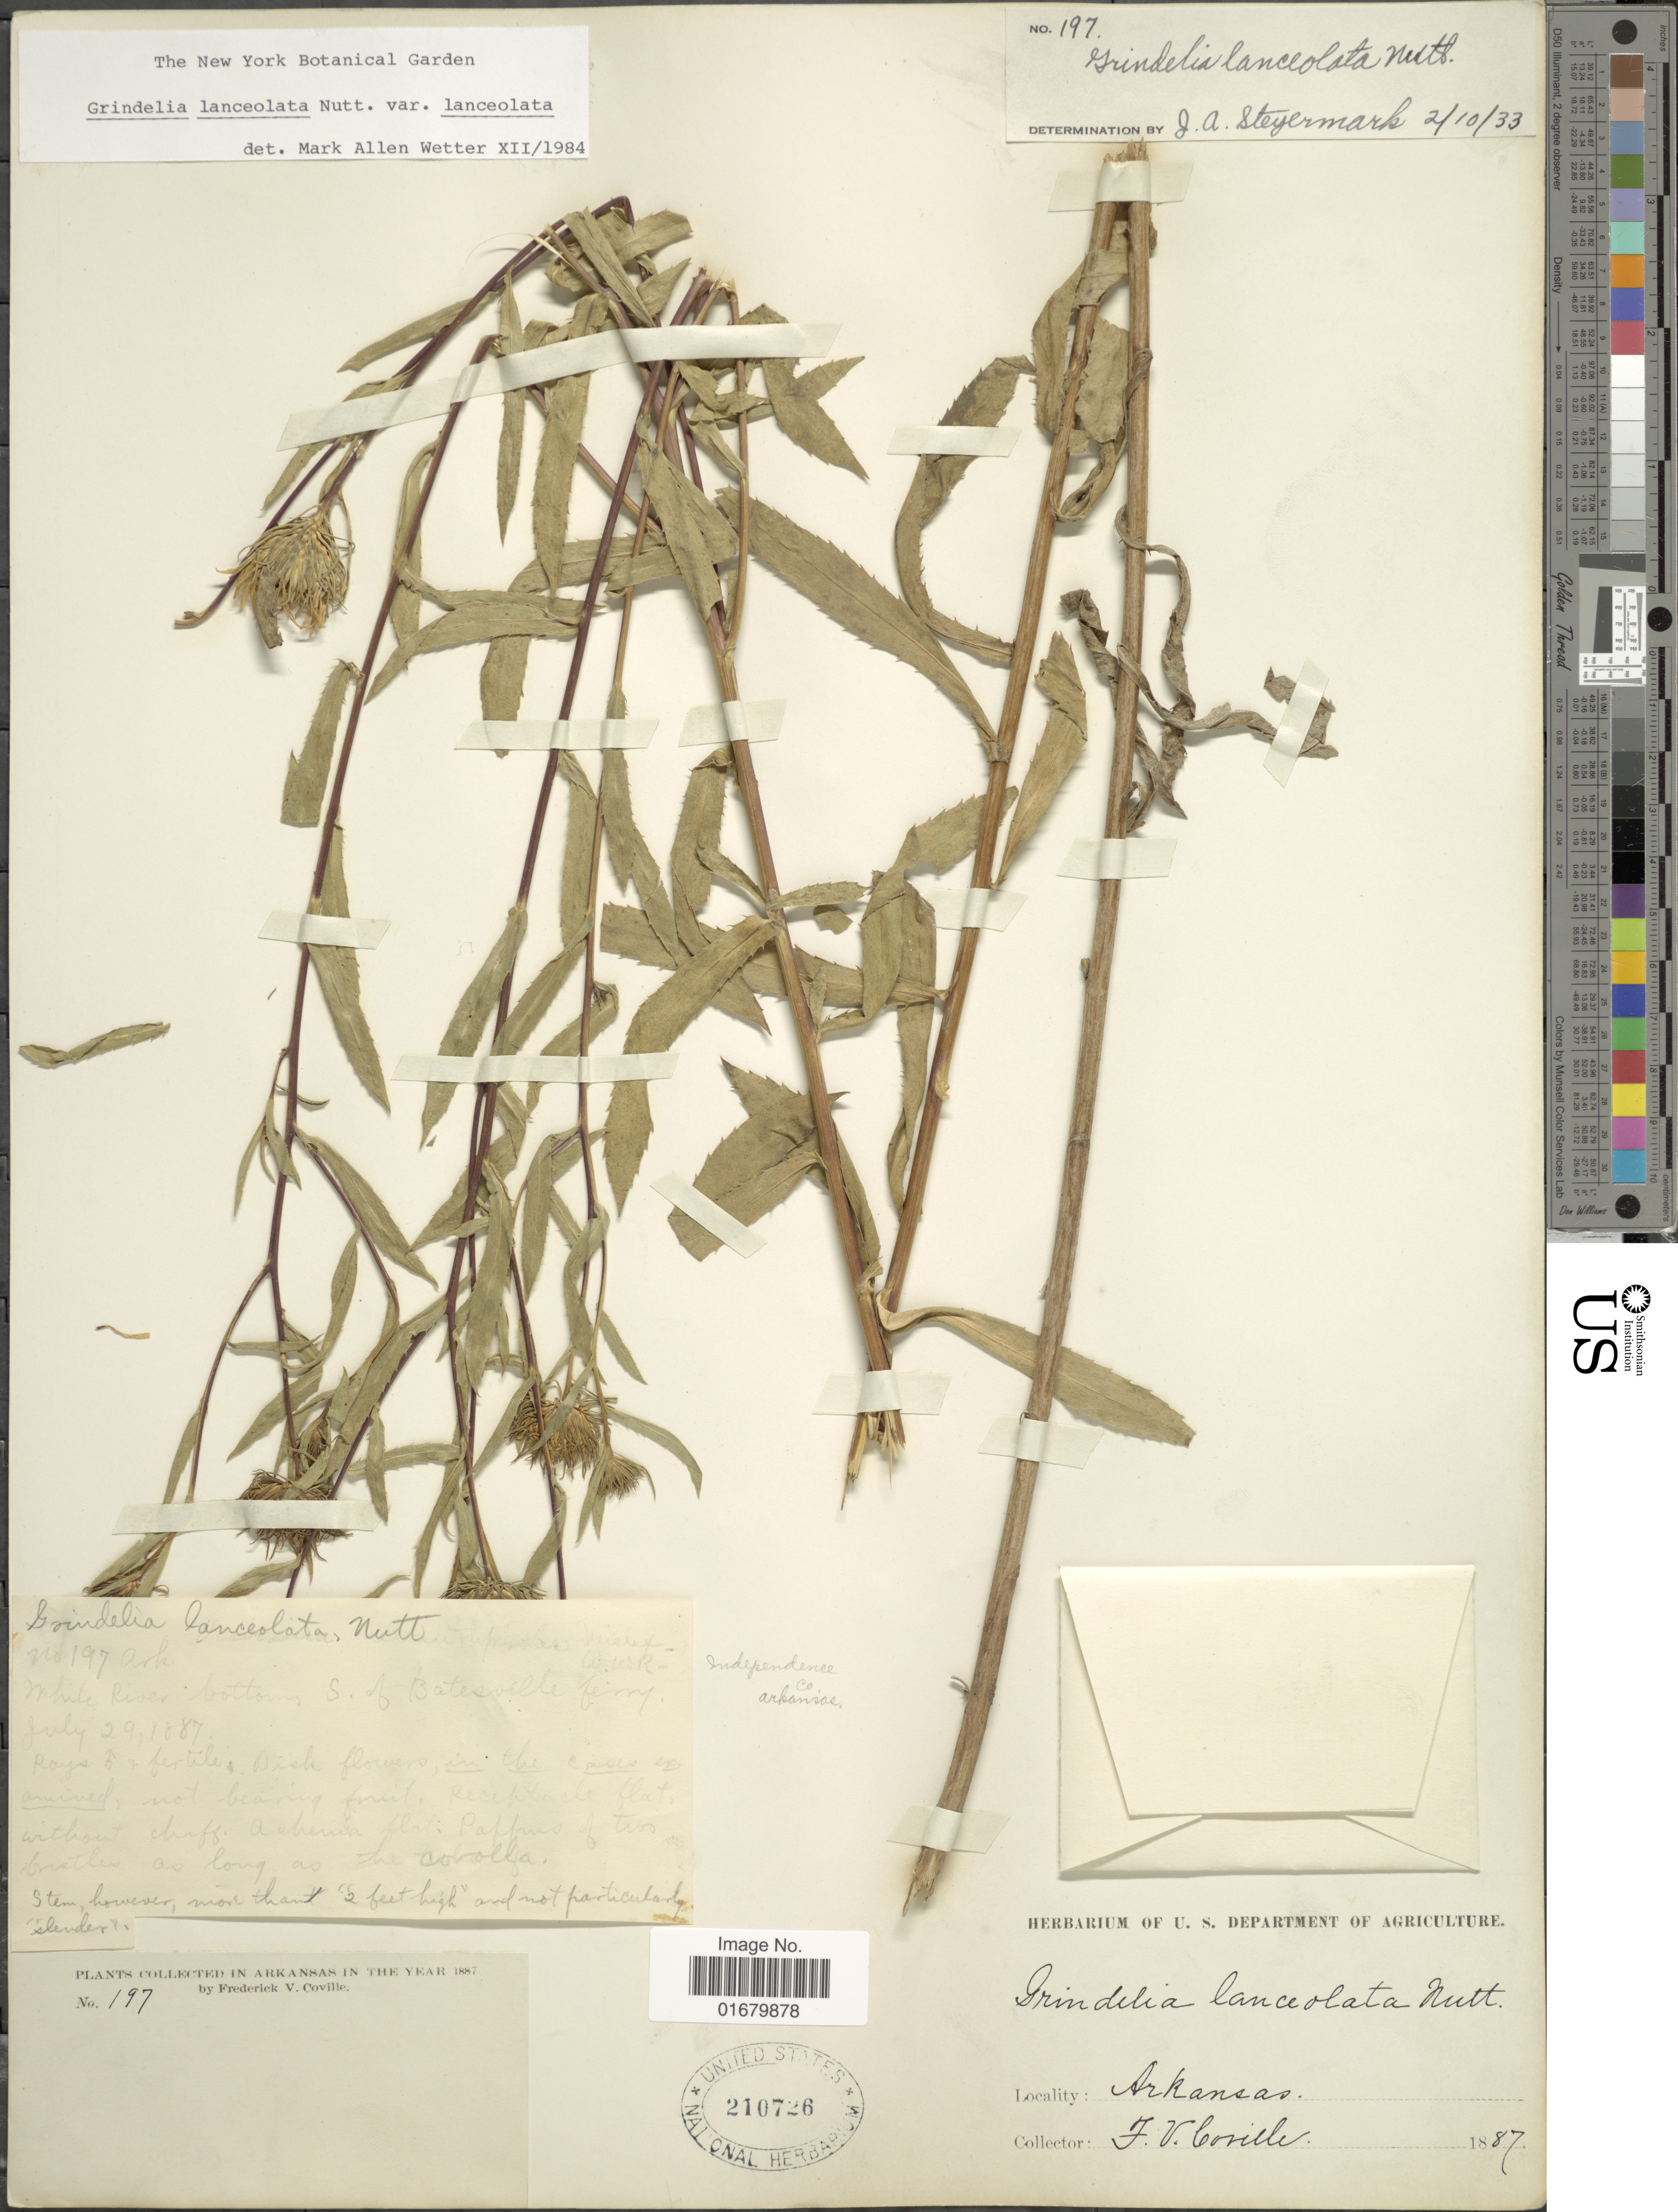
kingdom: Plantae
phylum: Tracheophyta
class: Magnoliopsida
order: Asterales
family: Asteraceae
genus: Grindelia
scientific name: Grindelia lanceolata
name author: Nutt.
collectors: F. V. Coville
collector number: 197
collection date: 1887-07-29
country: United States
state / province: Arkansas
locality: White river bottom, S. of Batesville.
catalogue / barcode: US 210726